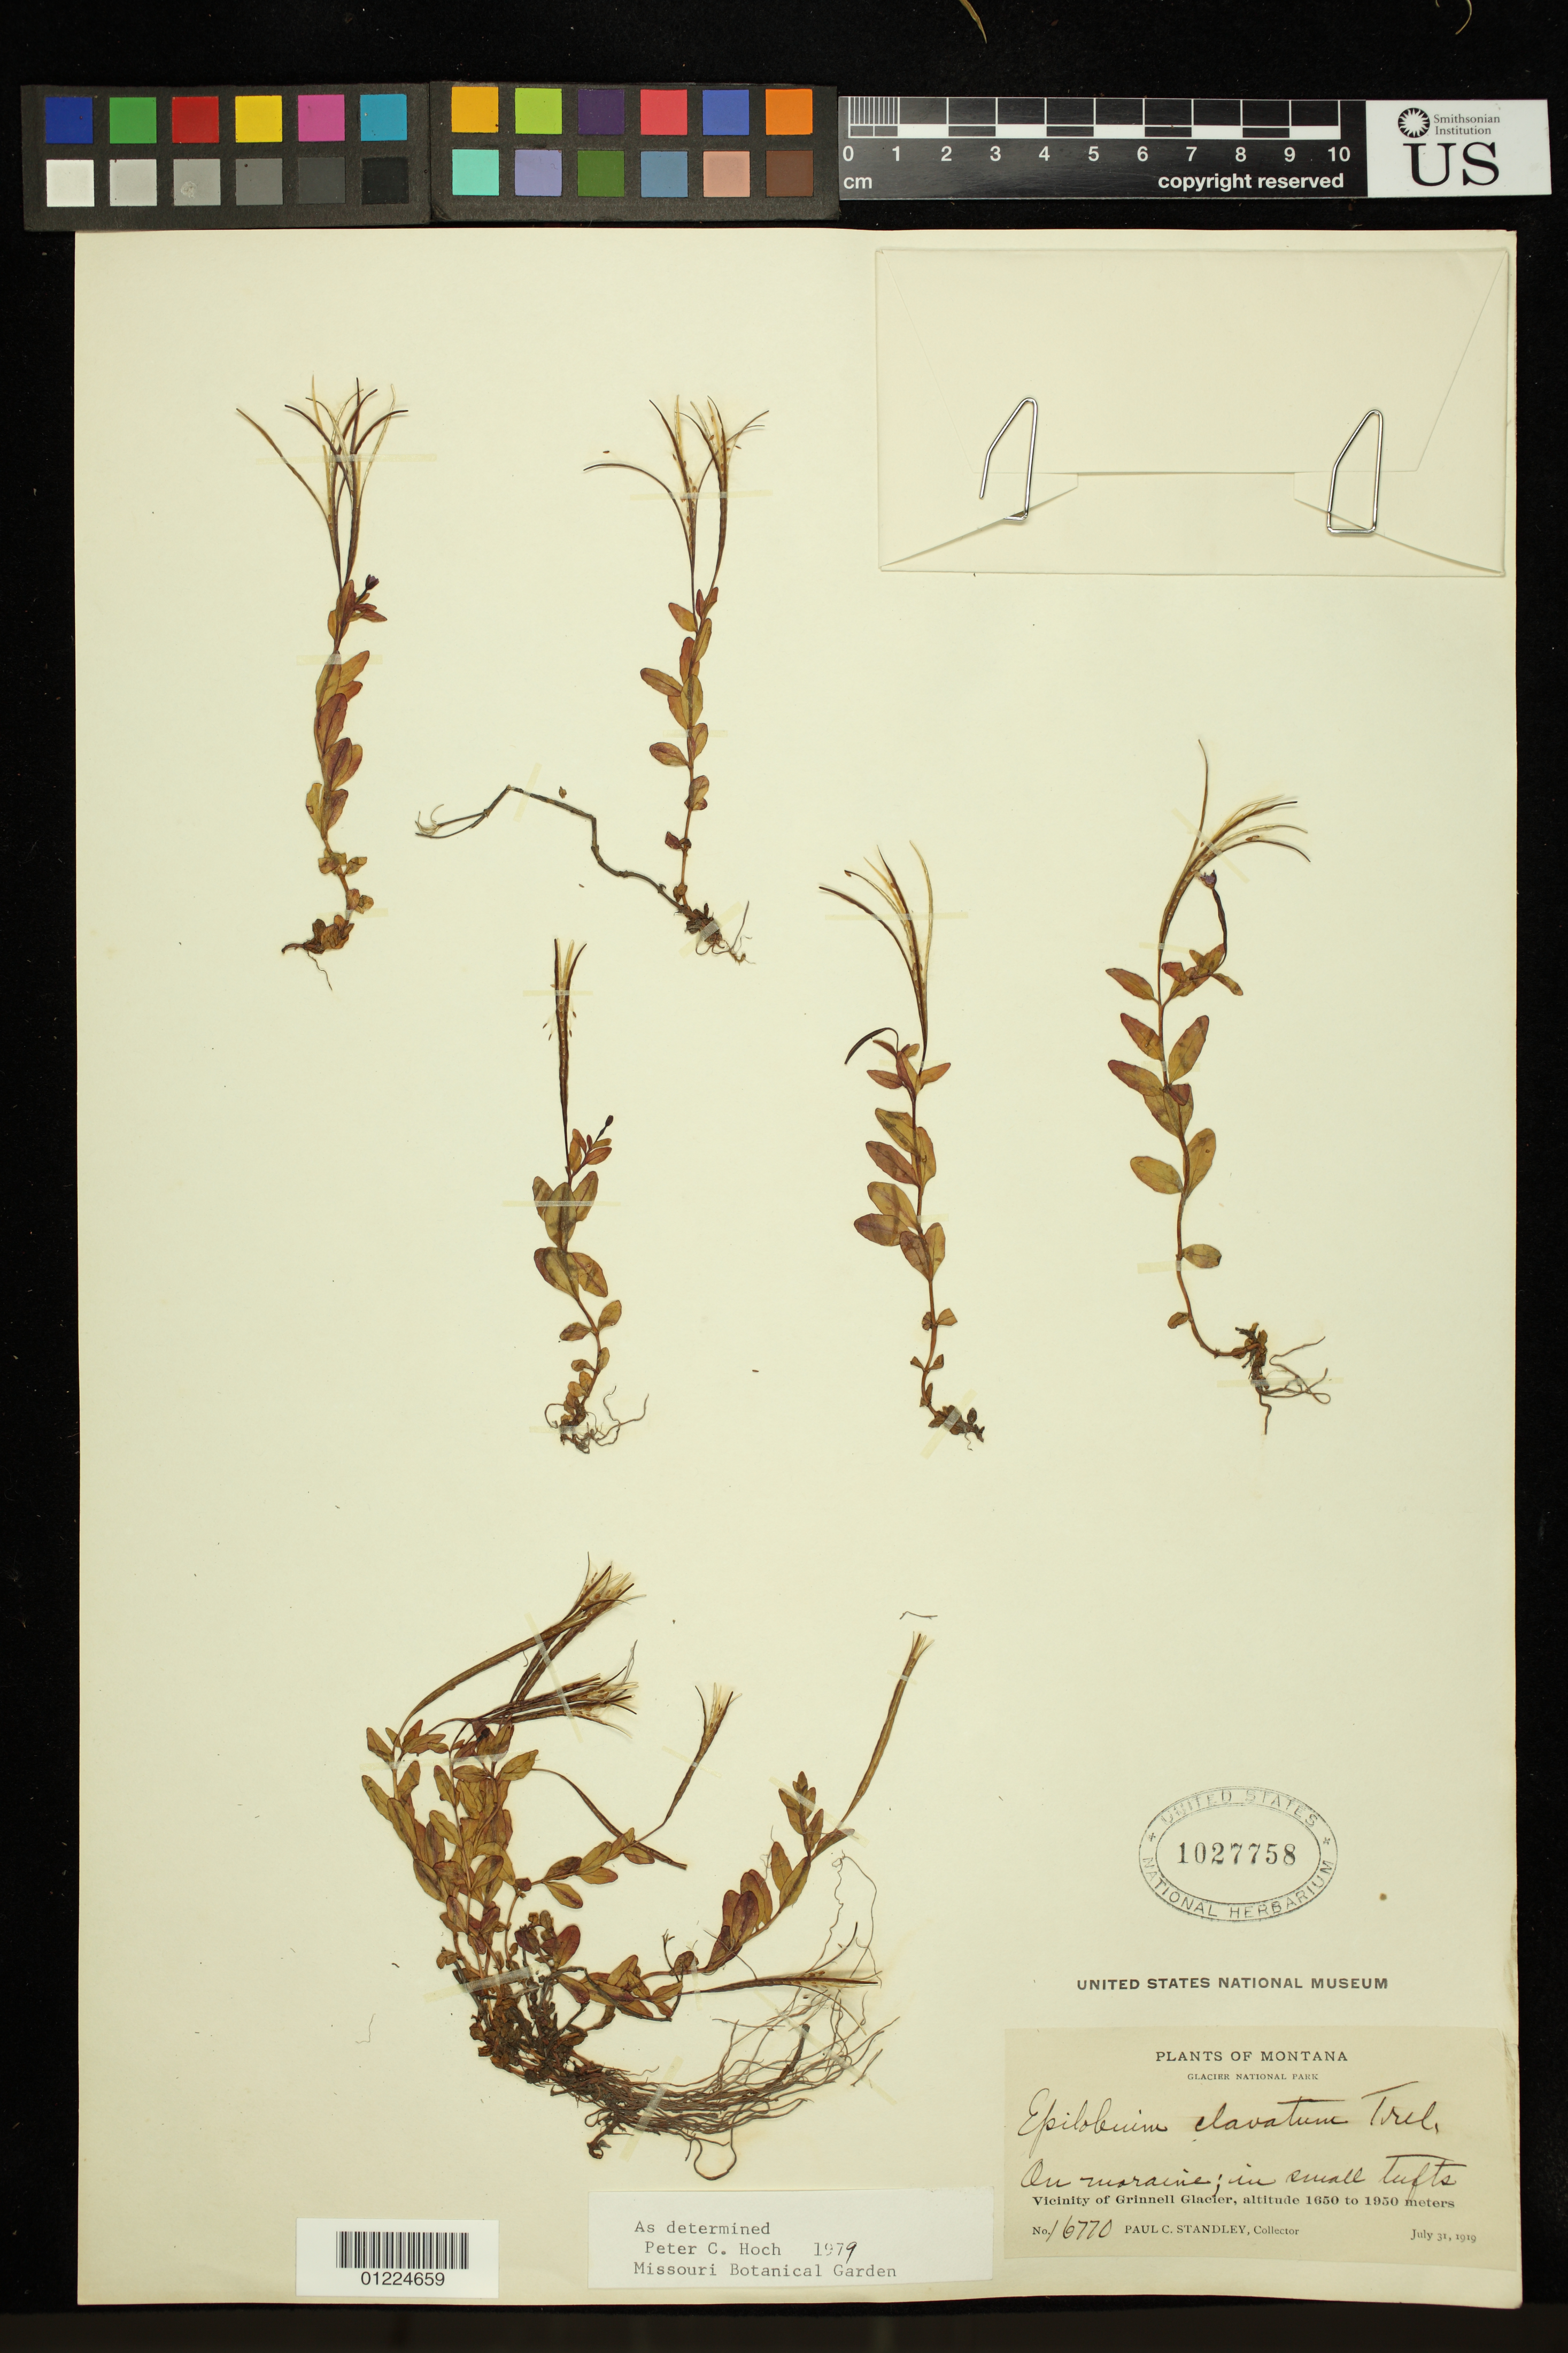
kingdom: Plantae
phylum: Tracheophyta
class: Magnoliopsida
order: Myrtales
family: Onagraceae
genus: Epilobium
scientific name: Epilobium clavatum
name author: Hausskn.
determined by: Hoch, P. C.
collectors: P. C. Standley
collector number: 16770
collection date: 1919-07-31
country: United States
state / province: Montana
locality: Vicinity of Grinnell Glacier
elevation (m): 1650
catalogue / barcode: US 1027758